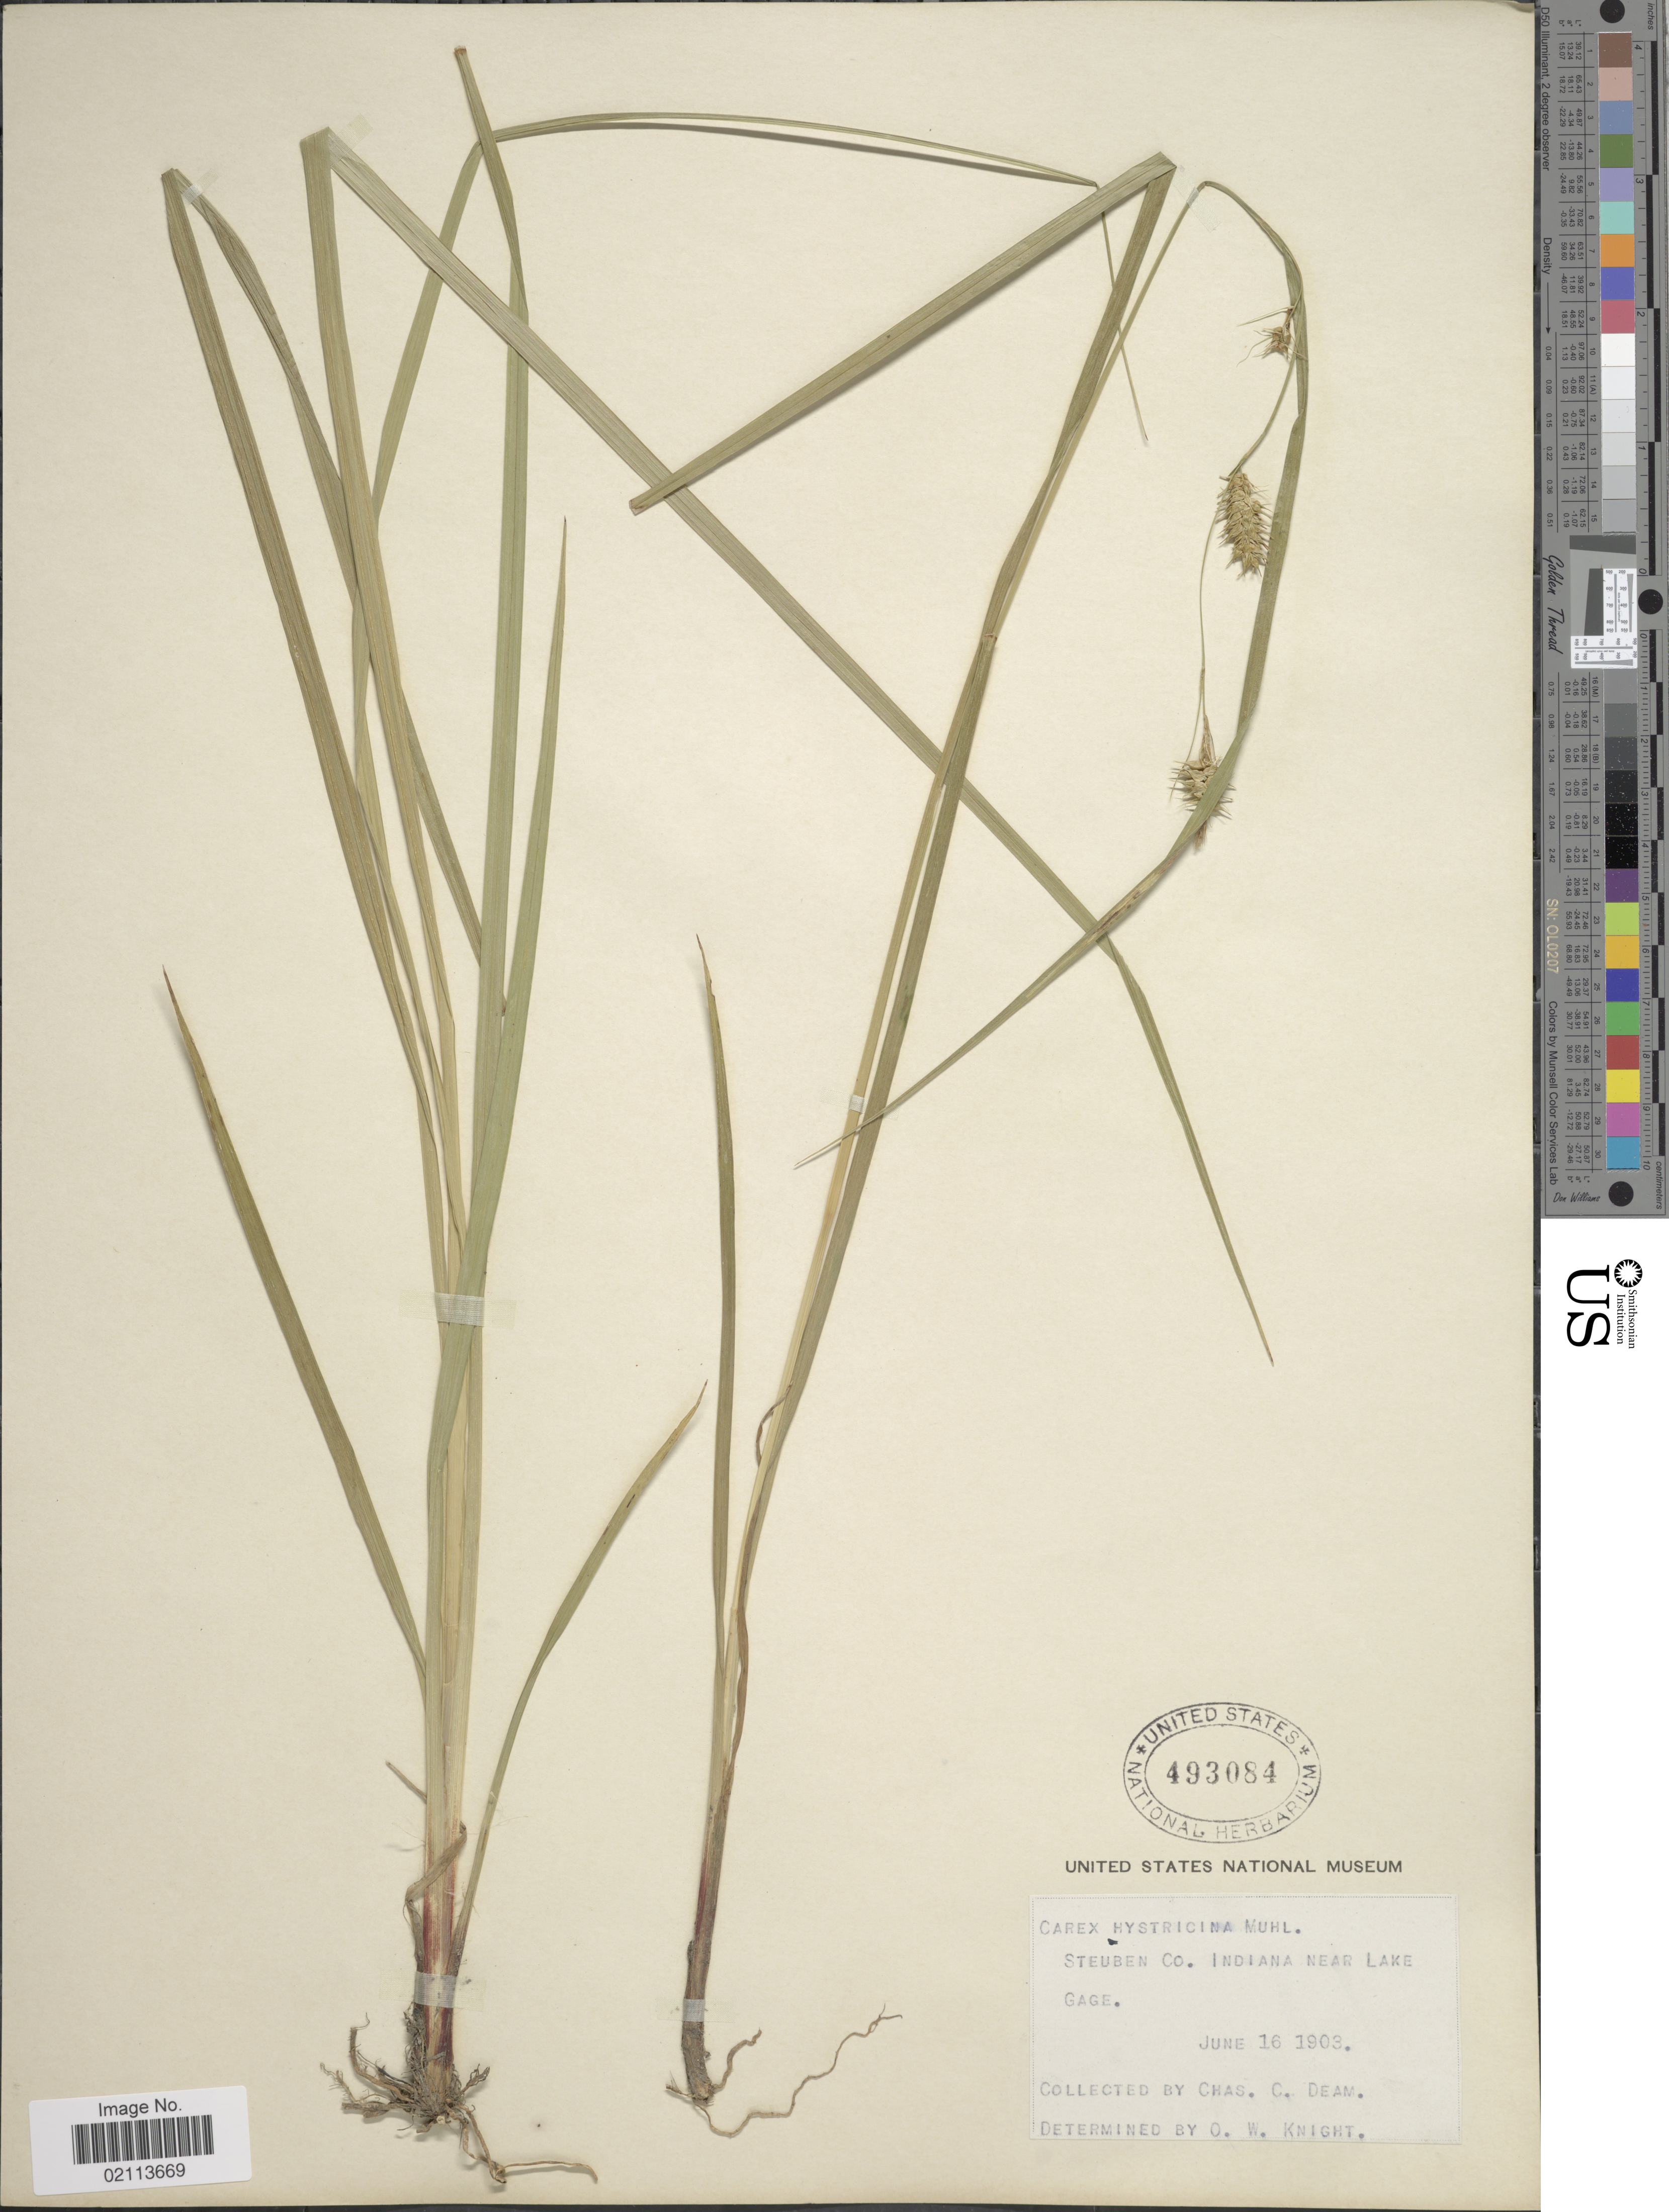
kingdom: Plantae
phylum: Tracheophyta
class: Liliopsida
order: Poales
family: Cyperaceae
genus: Carex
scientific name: Carex hystericina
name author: Muhl. ex Willd.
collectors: C. Deam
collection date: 1903-06-16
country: United States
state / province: Indiana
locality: Steuben Co. Indiana Near Lake Gage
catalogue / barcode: US 493084